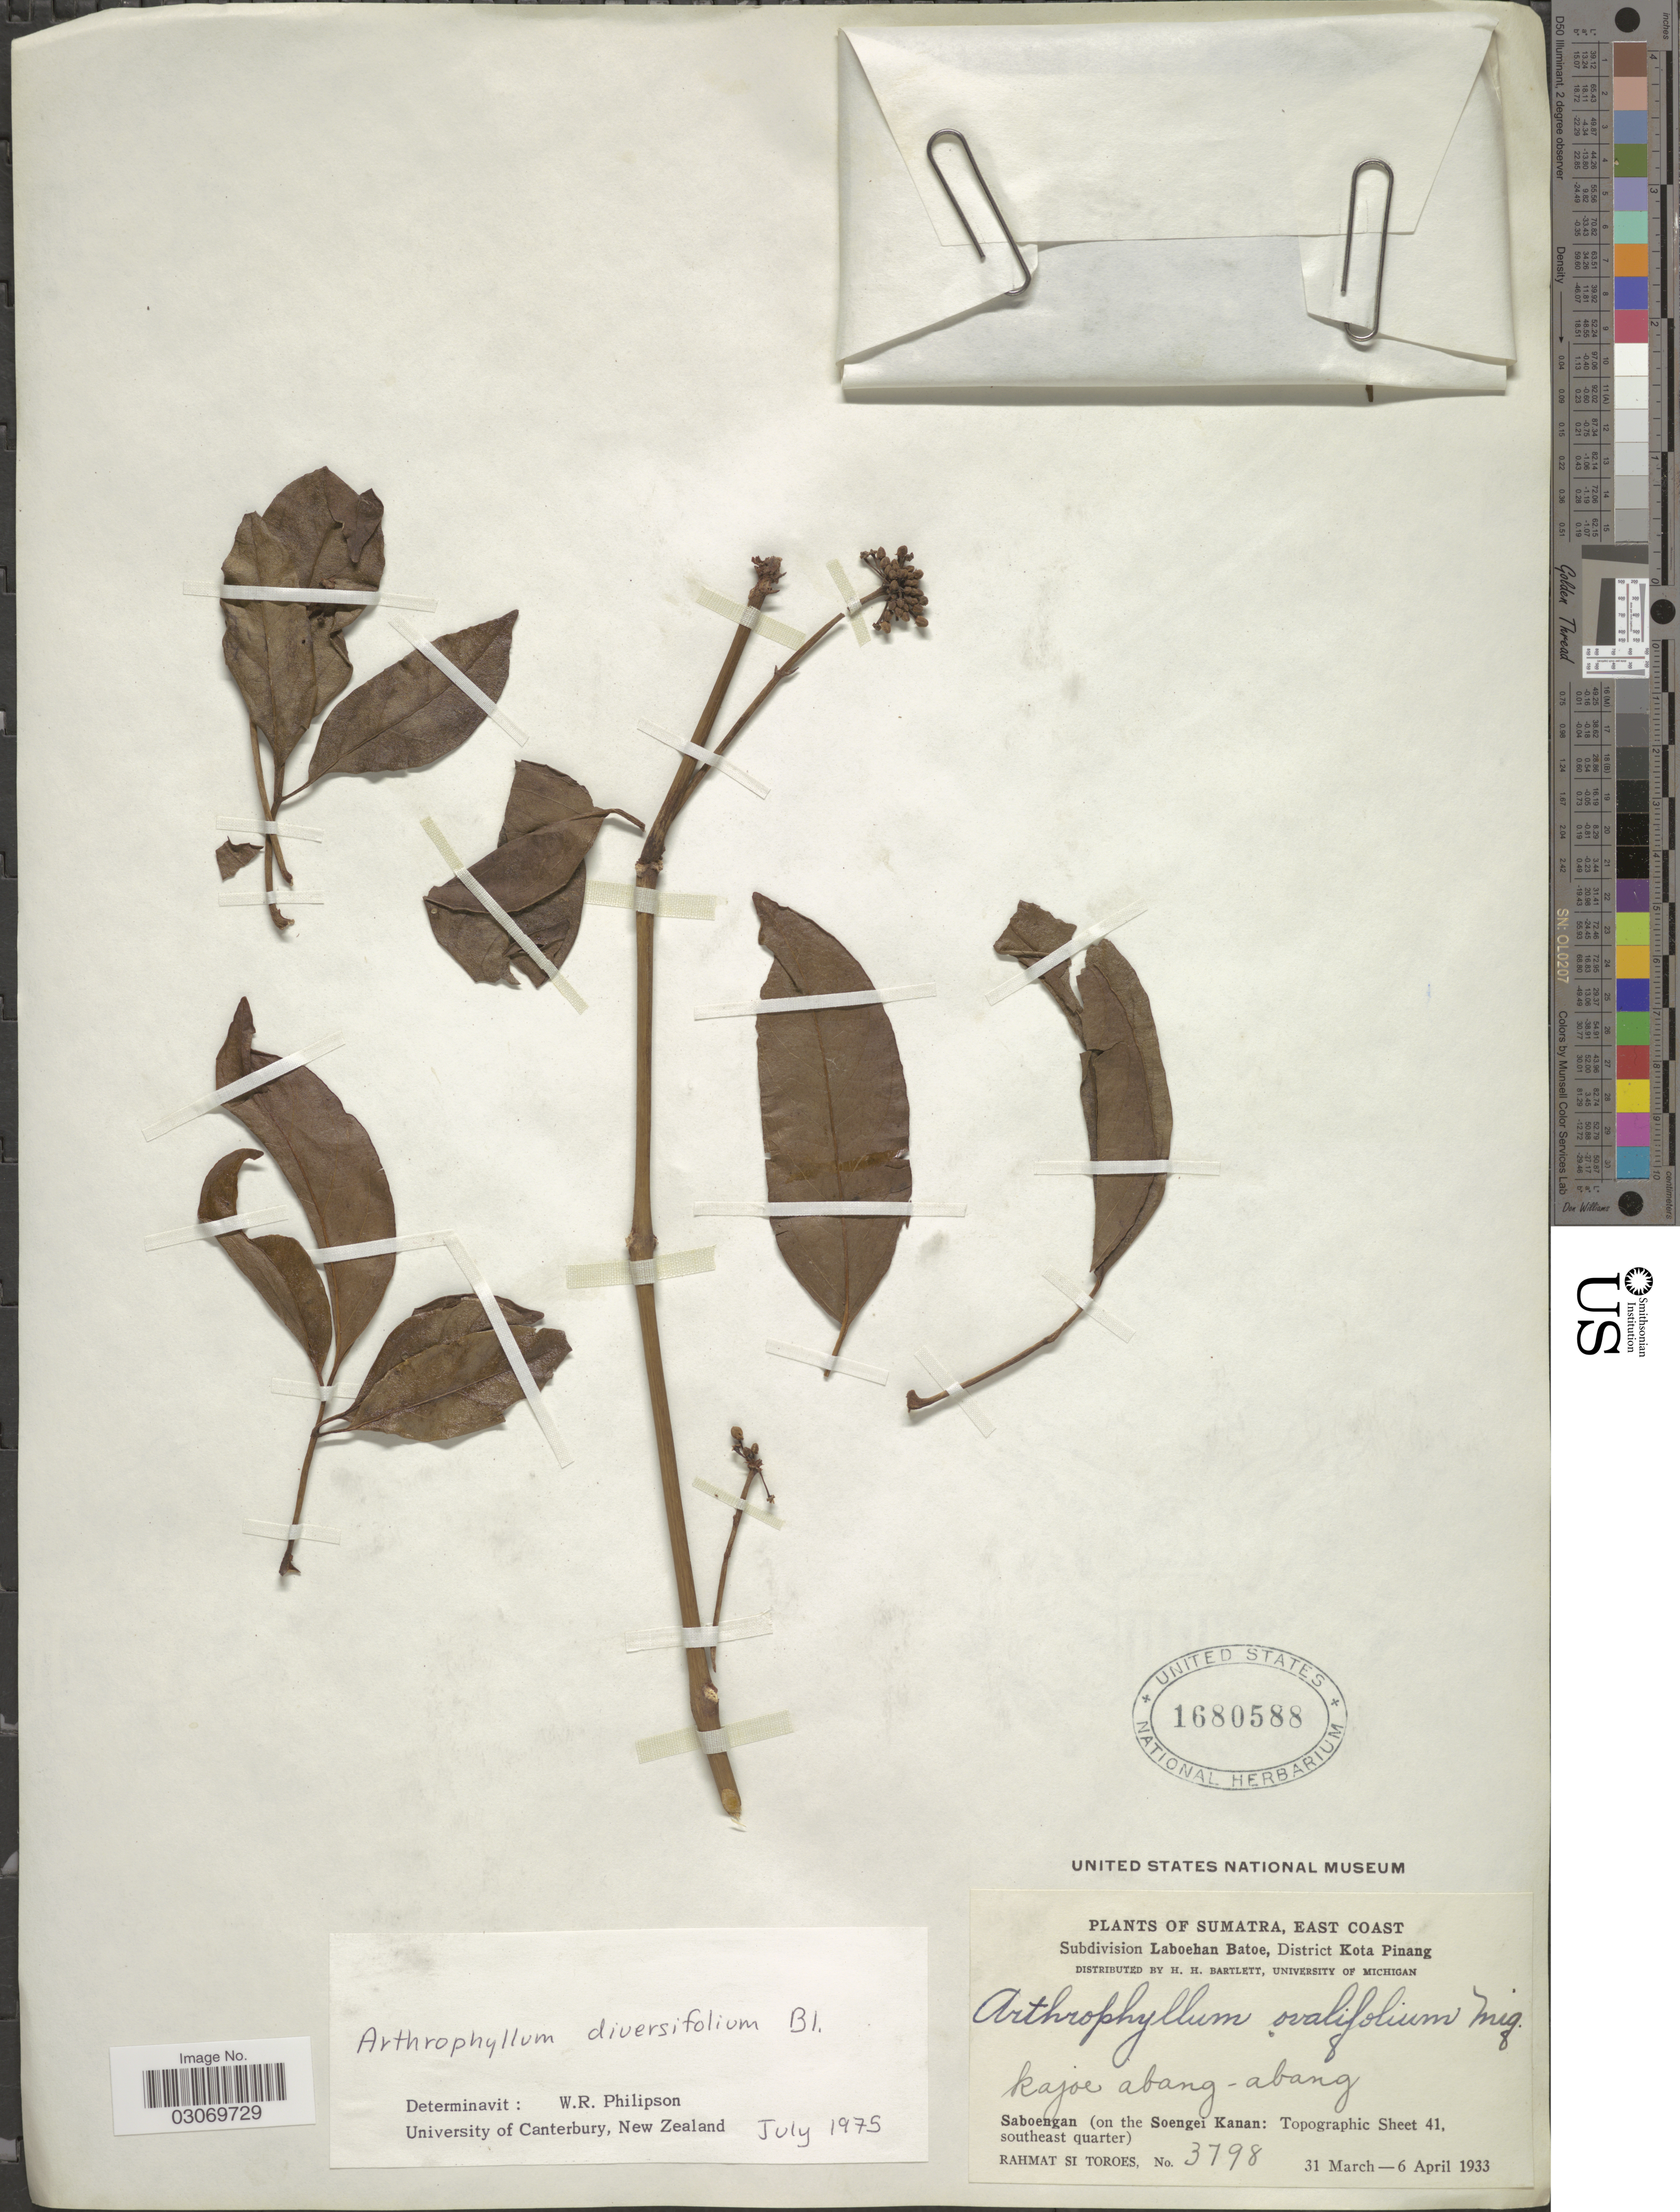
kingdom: Plantae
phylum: Tracheophyta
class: Magnoliopsida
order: Apiales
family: Araliaceae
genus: Arthrophyllum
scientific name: Arthrophyllum diversifolium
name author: Blume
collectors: Rahmat Si Boeea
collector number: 3798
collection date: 1933-03-31/1933-04-06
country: Indonesia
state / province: Sumatra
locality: East Coast, Saboengan (on the Soengei Kanan: Topographic Sheet 41, southeast quarter).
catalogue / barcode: US 1680588